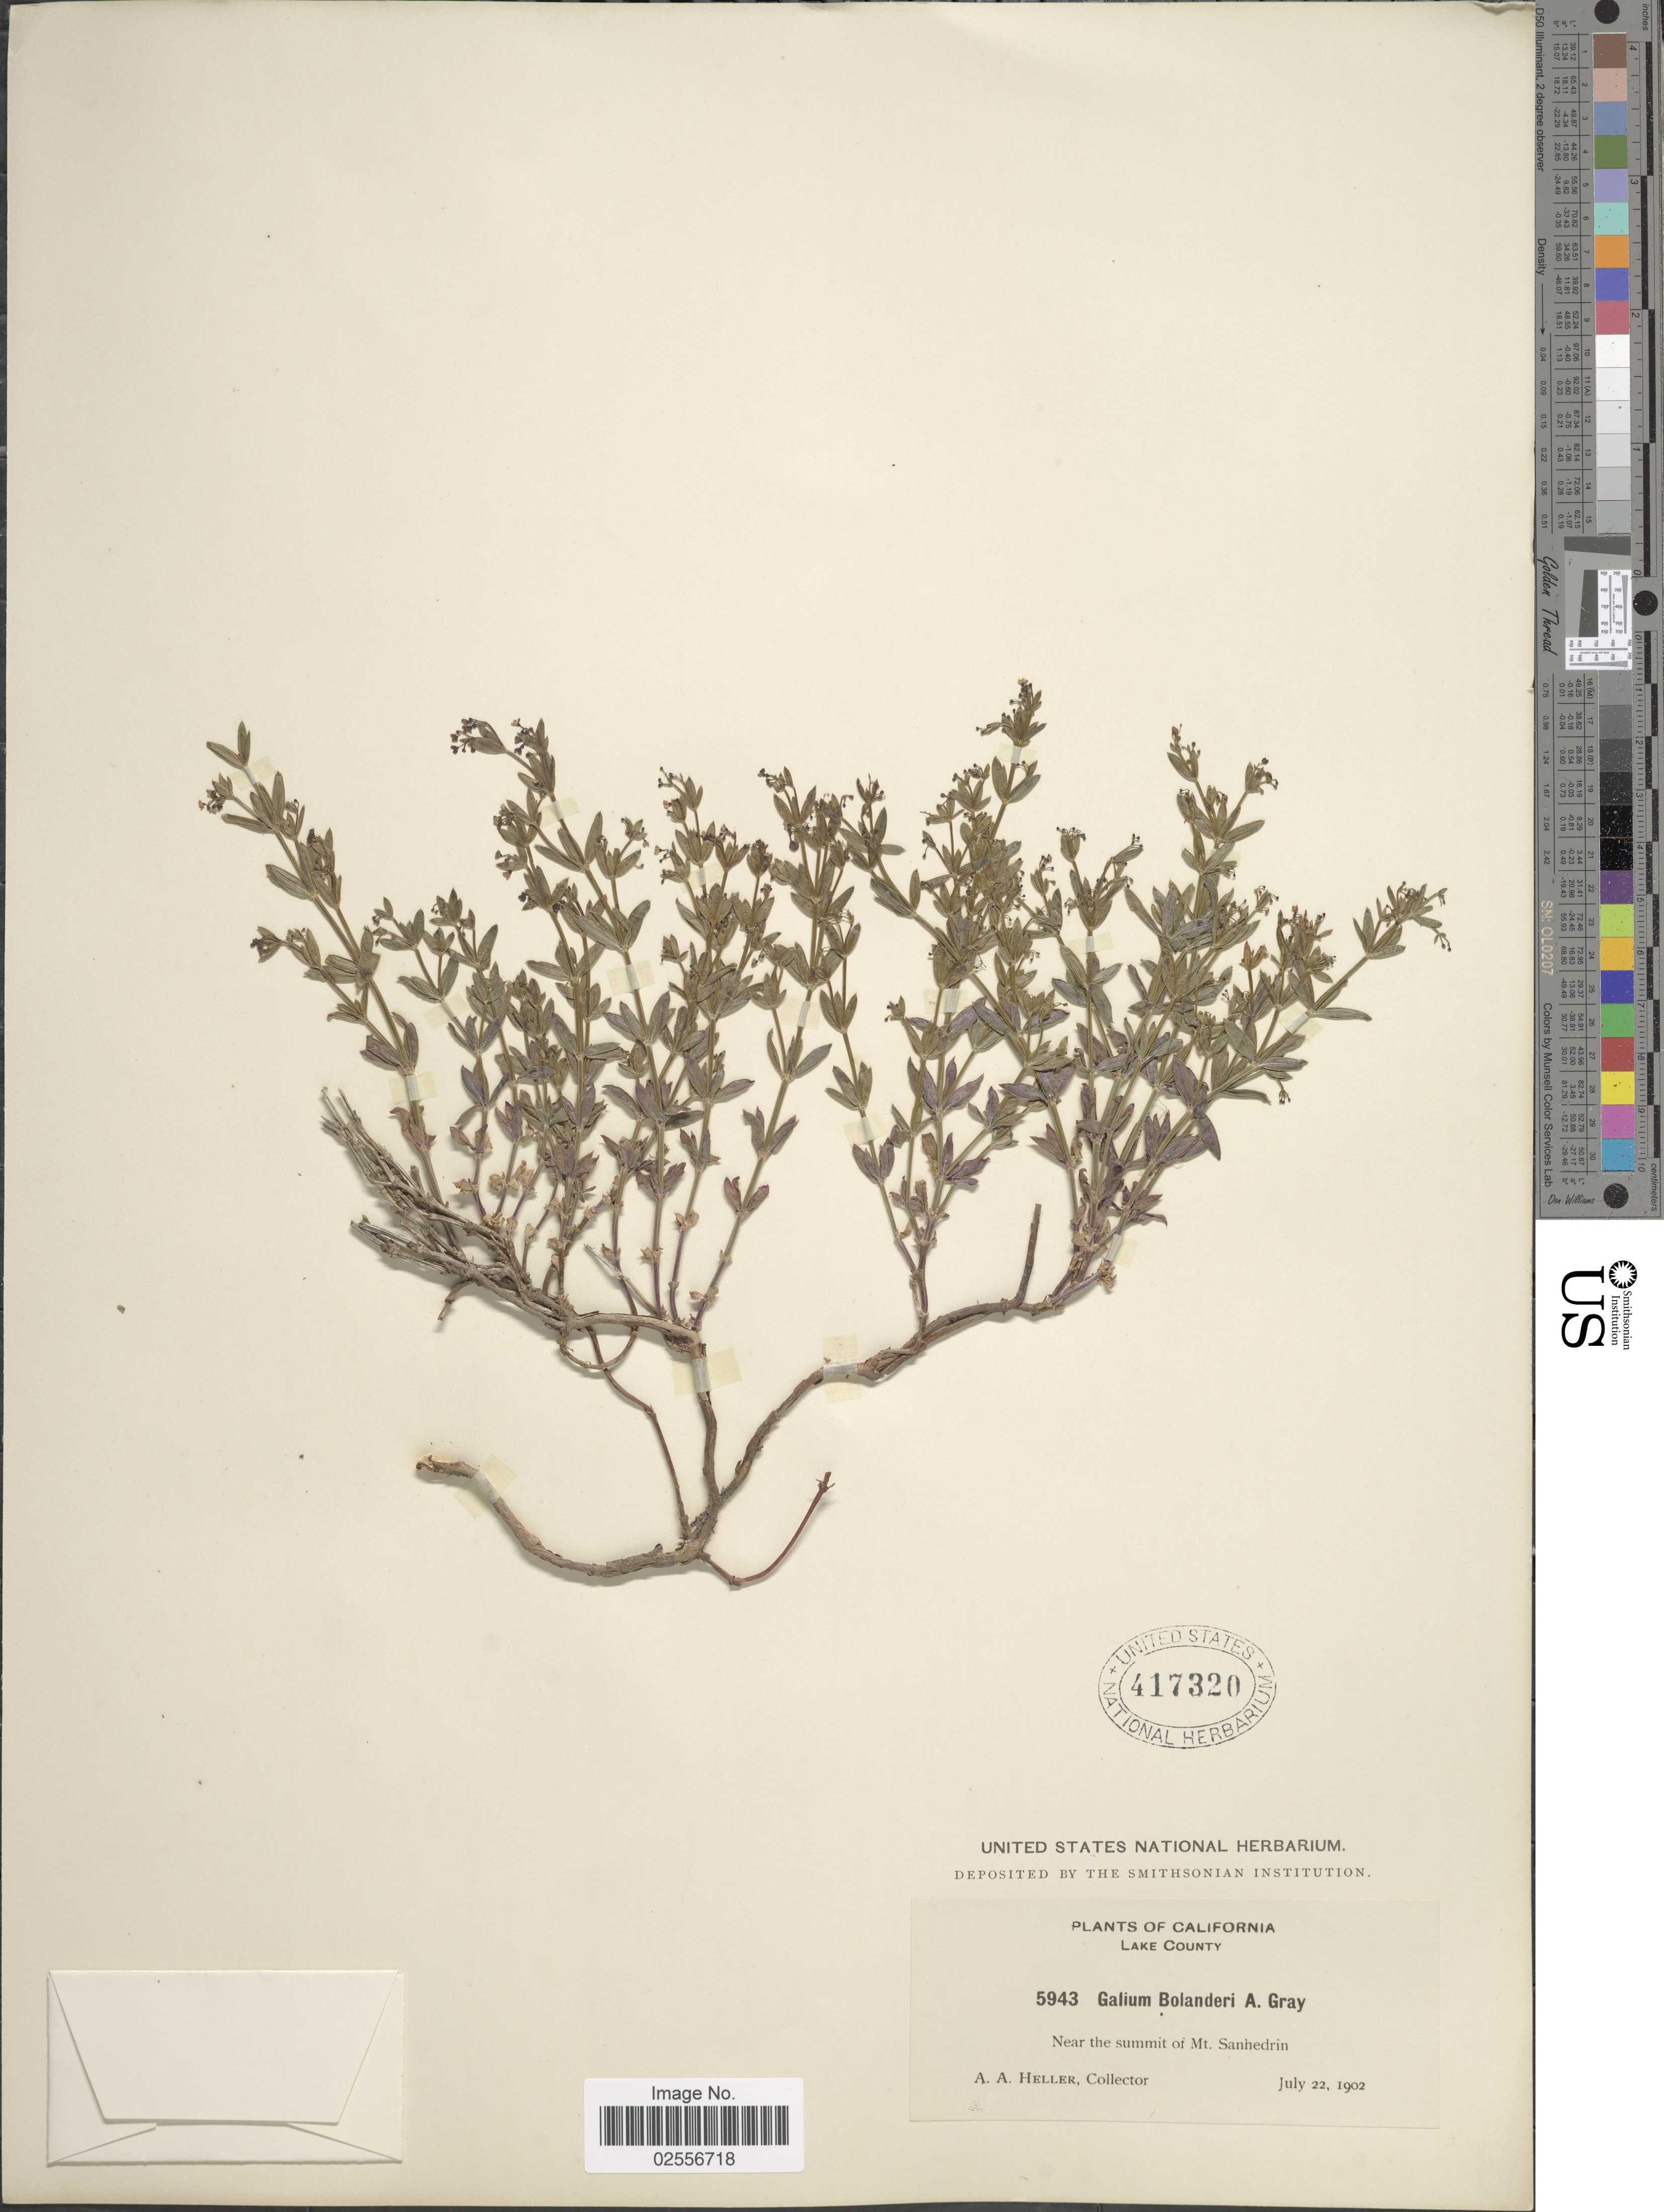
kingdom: Plantae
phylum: Tracheophyta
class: Magnoliopsida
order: Gentianales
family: Rubiaceae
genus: Galium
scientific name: Galium bolanderi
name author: A. Gray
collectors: A. A. Heller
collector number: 5943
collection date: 1902-07-22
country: United States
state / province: California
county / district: Lake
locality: Lake County. Near the summit of Mt. Sanhedrin.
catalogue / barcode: US 417320